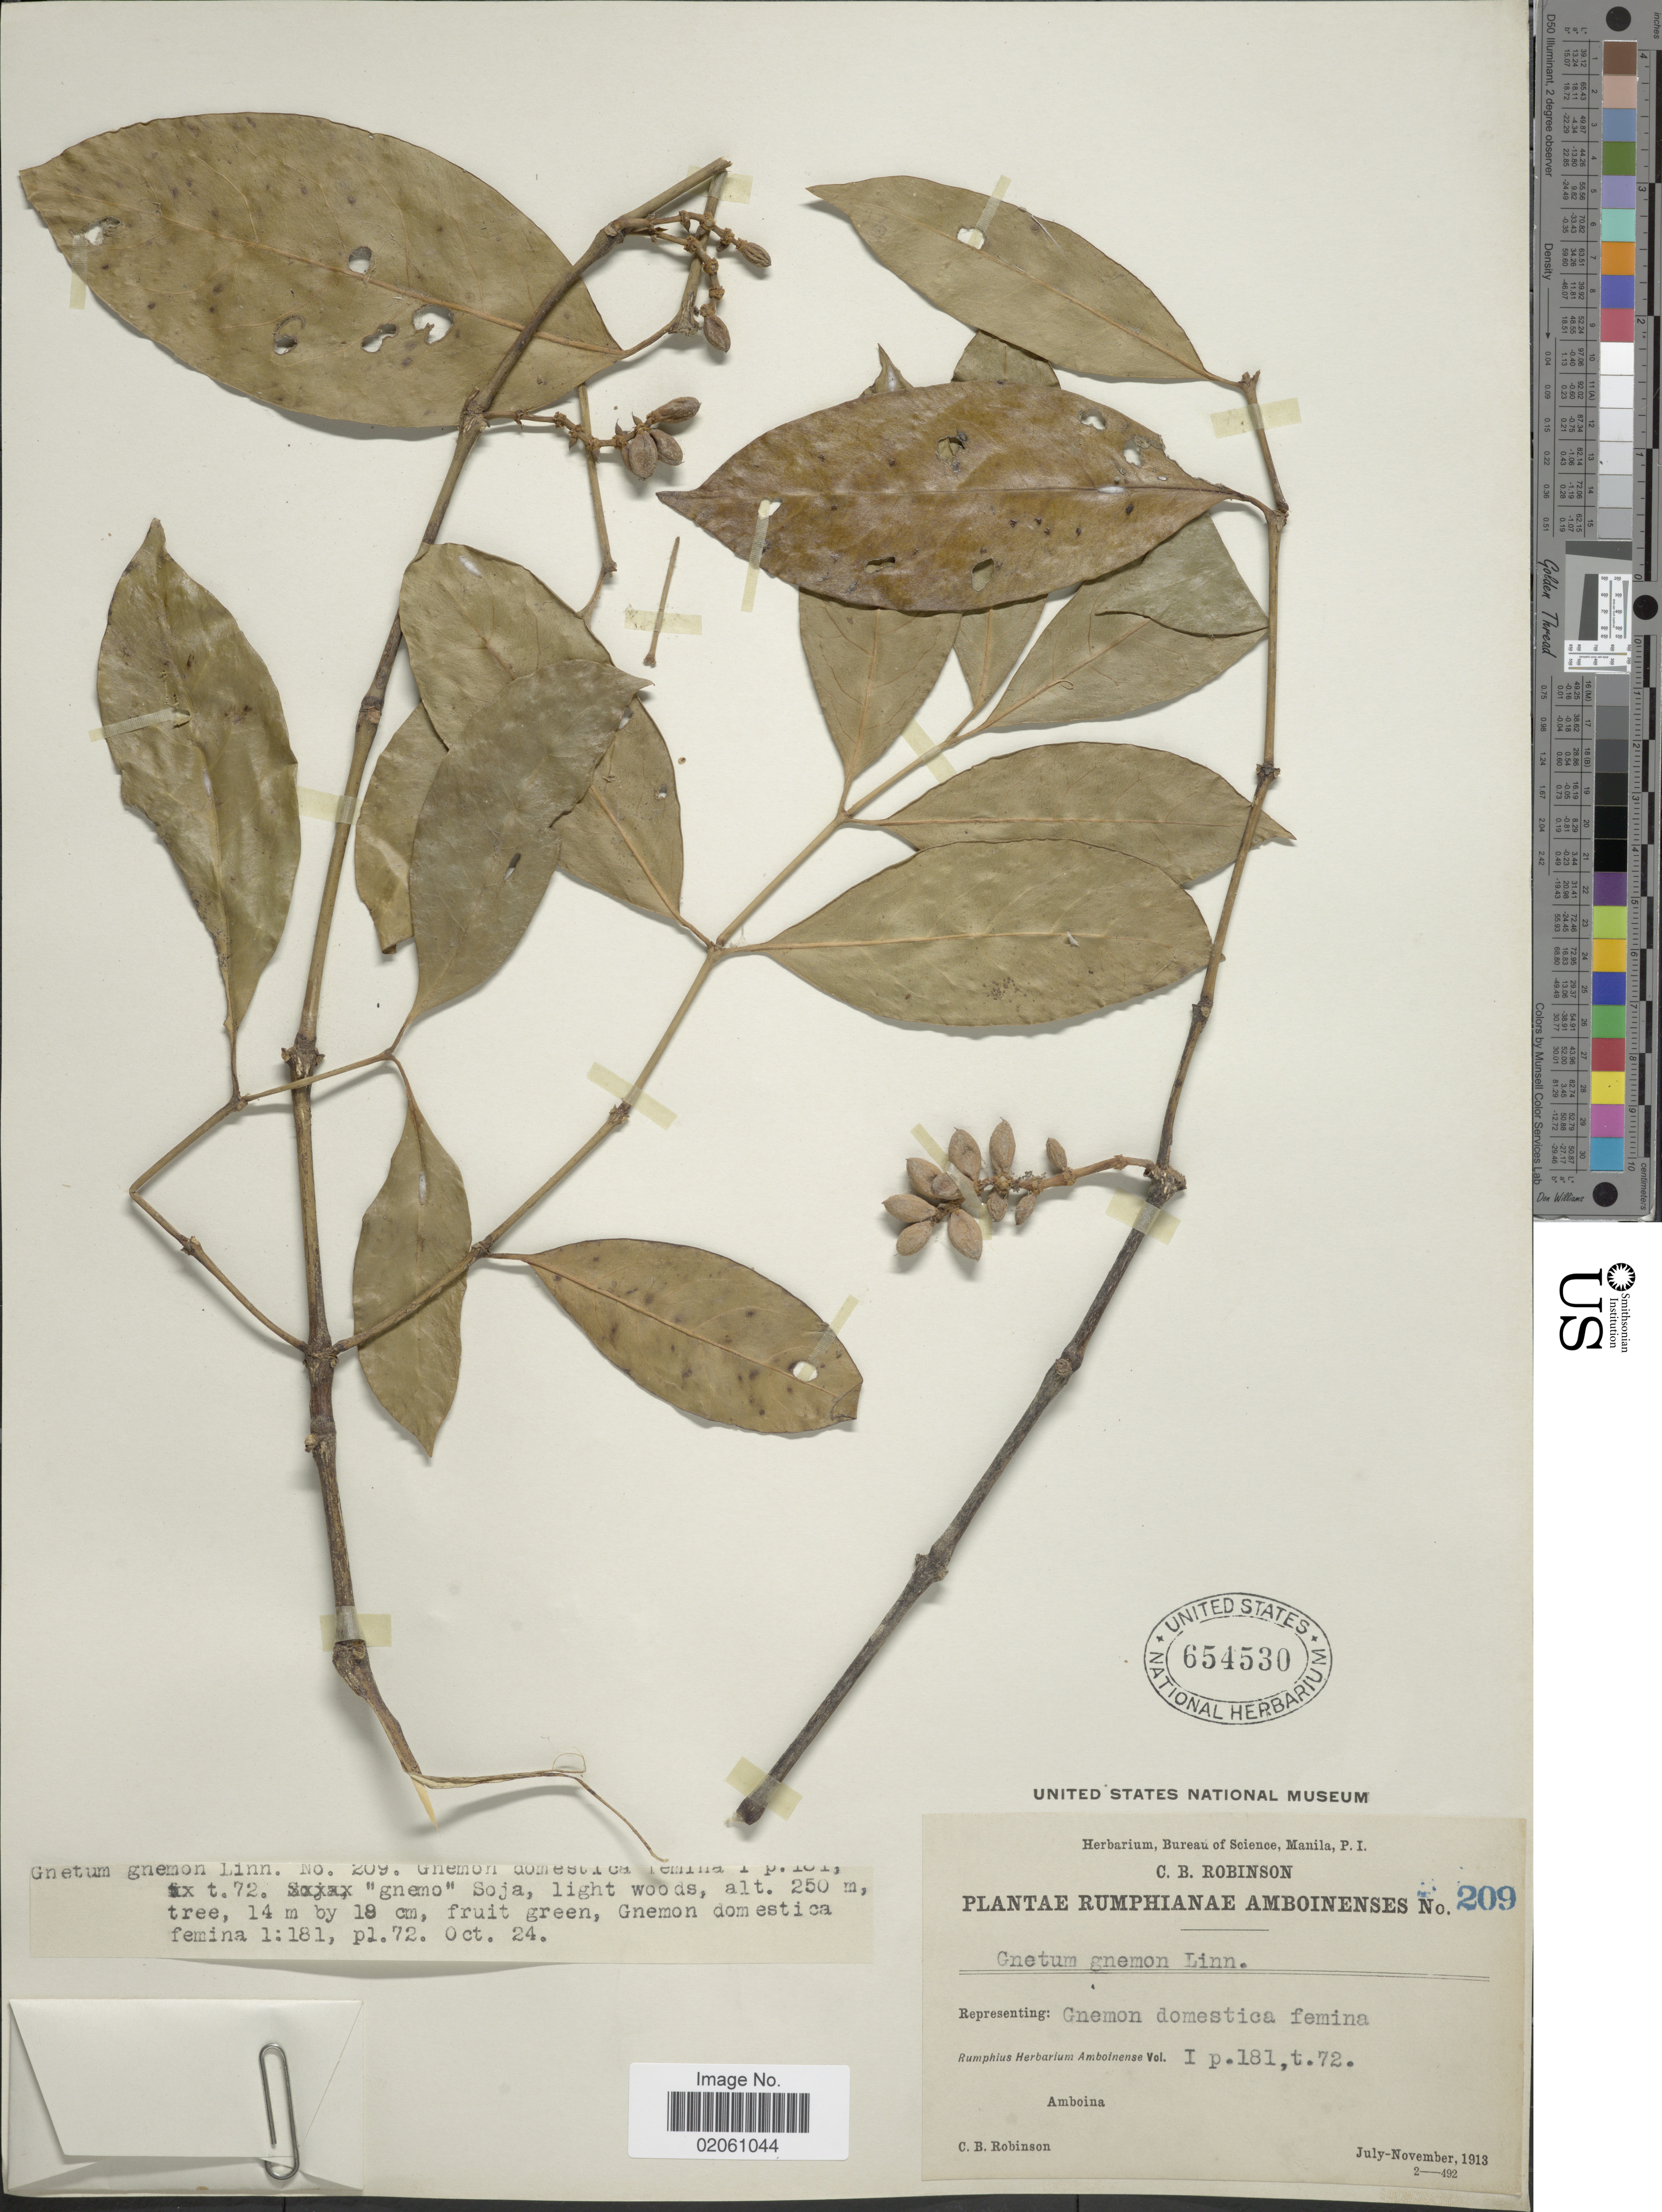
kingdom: Plantae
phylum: Tracheophyta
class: Gnetopsida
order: Gnetales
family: Gnetaceae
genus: Gnetum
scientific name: Gnetum gnemon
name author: L.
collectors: C. Robinson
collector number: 209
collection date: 1913-07/1913-11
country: Indonesia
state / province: Maluku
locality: Amboina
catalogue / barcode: US 654530